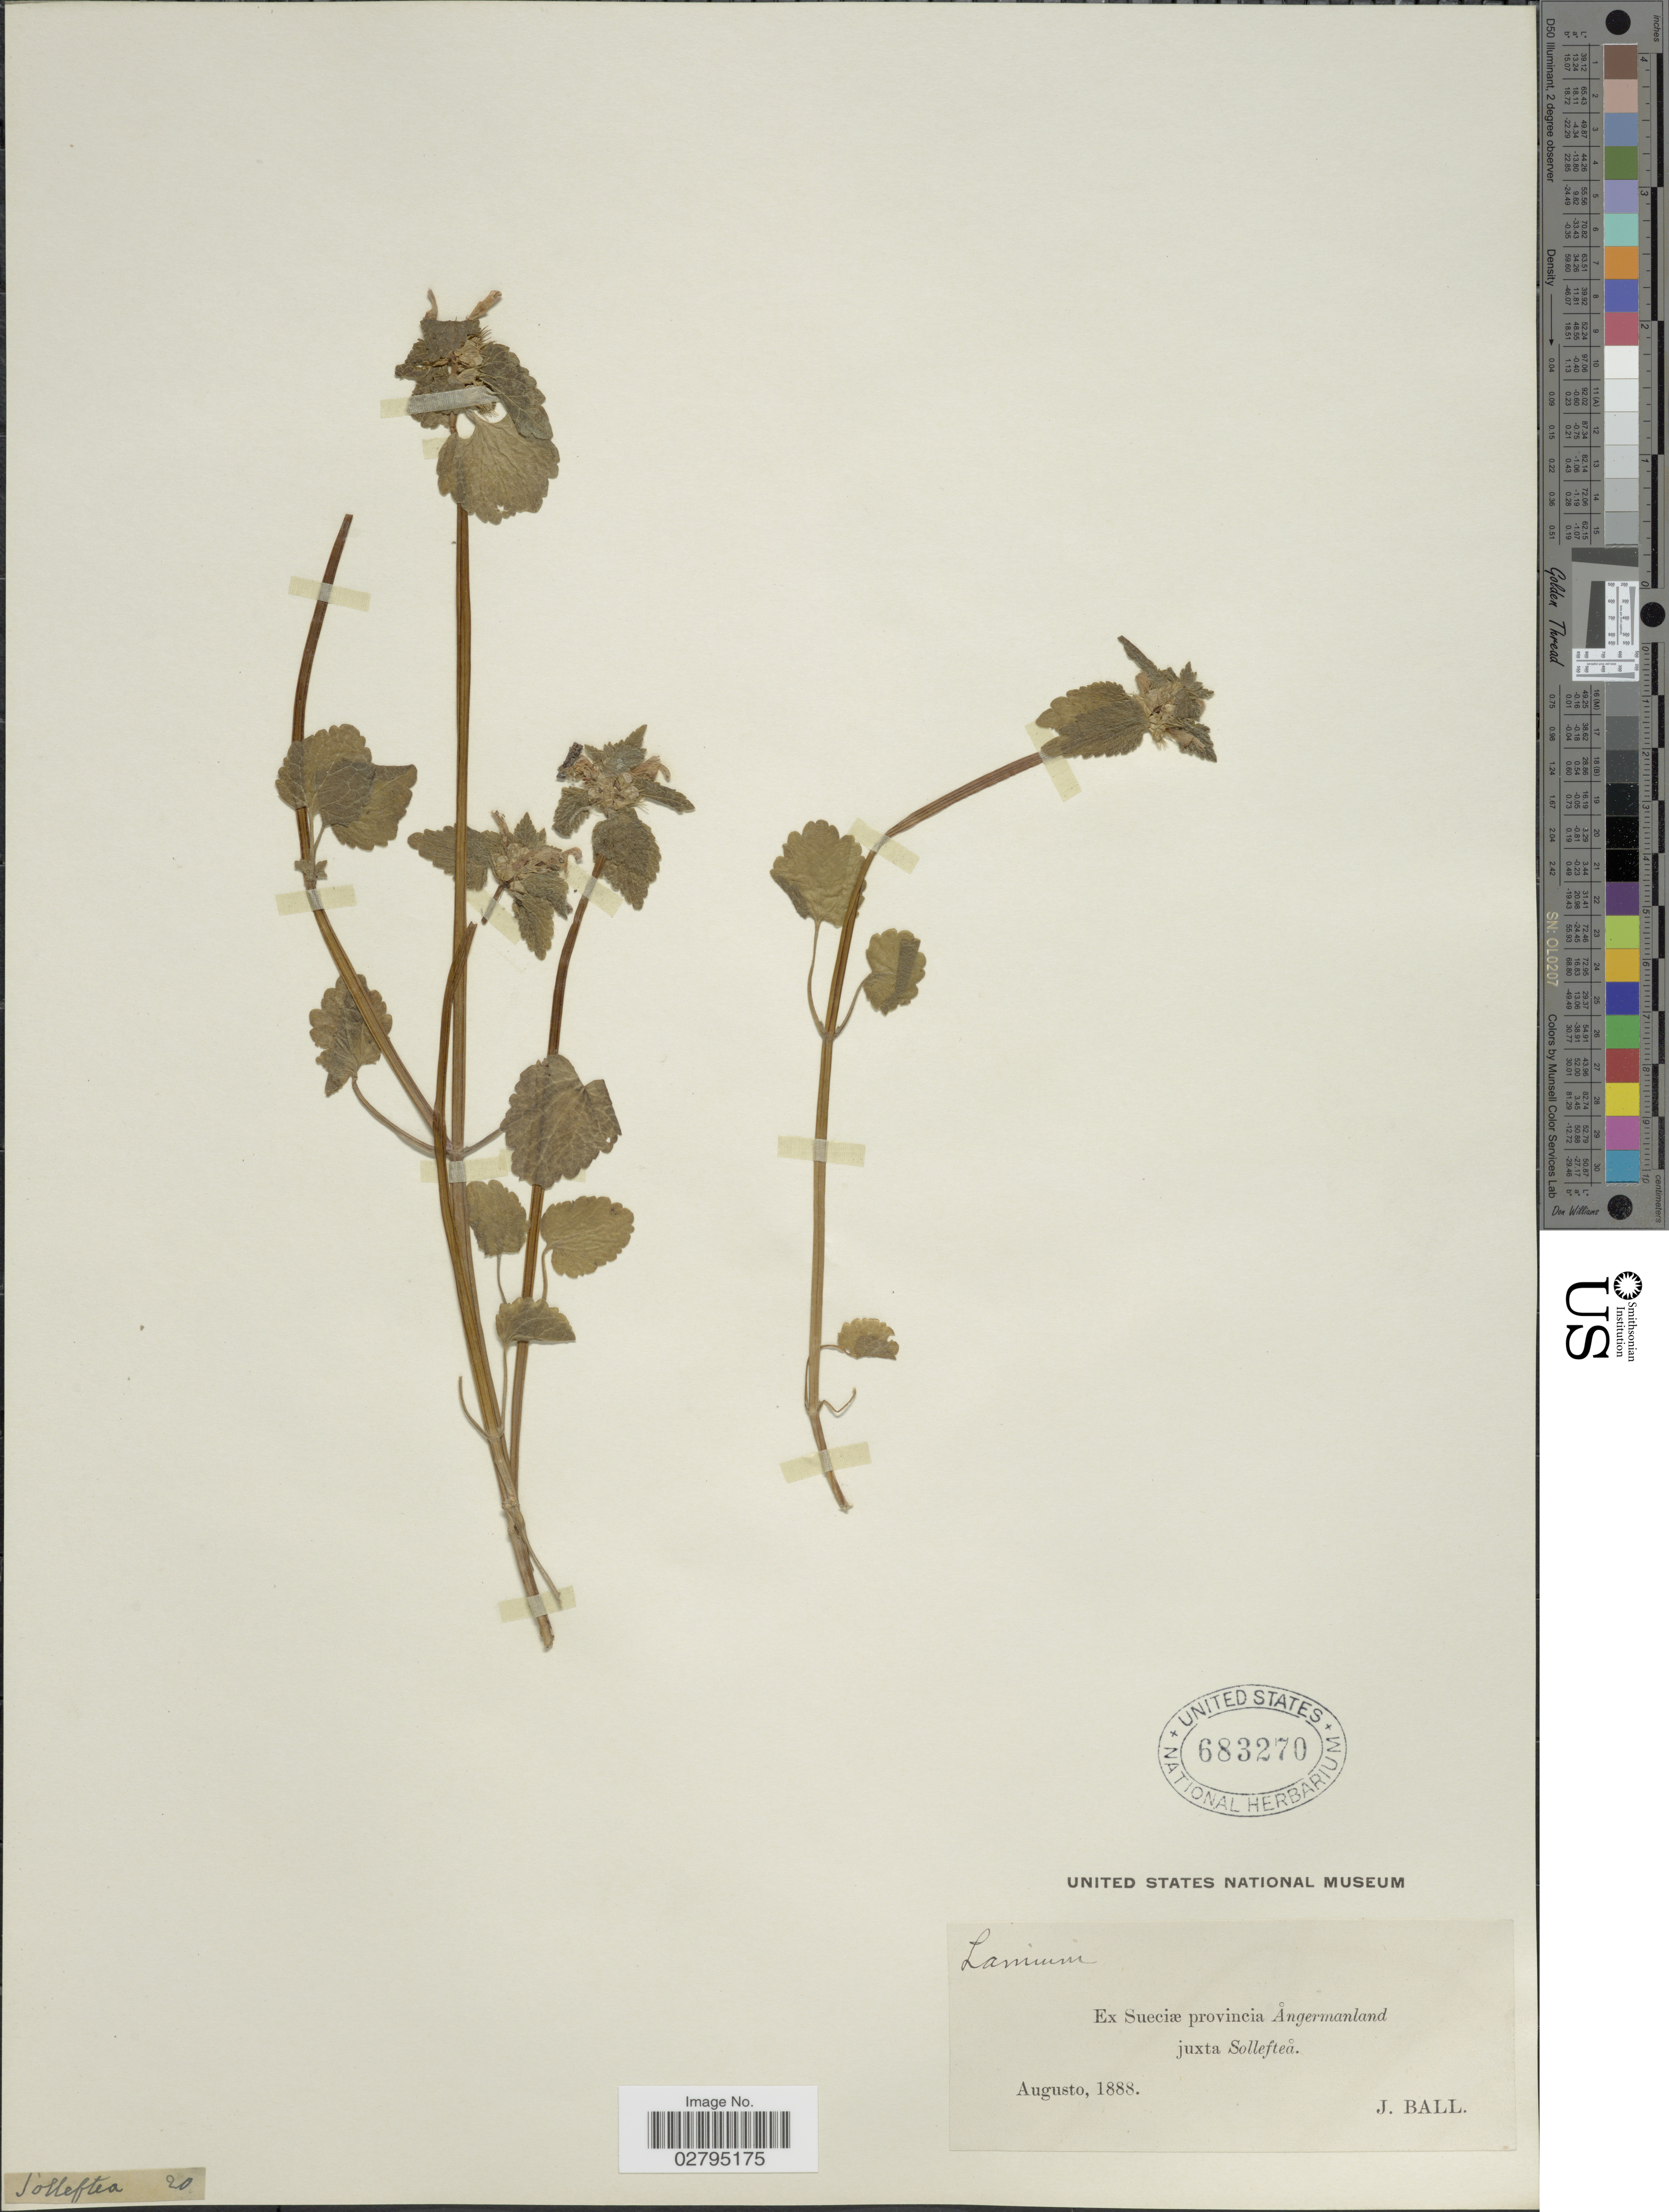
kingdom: Plantae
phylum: Tracheophyta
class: Magnoliopsida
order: Lamiales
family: Lamiaceae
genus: Lamium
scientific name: Lamium sp.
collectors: J. Ball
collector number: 20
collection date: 1888-08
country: Sweden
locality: Sueciæ provincia Angermanland juxta Solleftea.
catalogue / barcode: US 683270